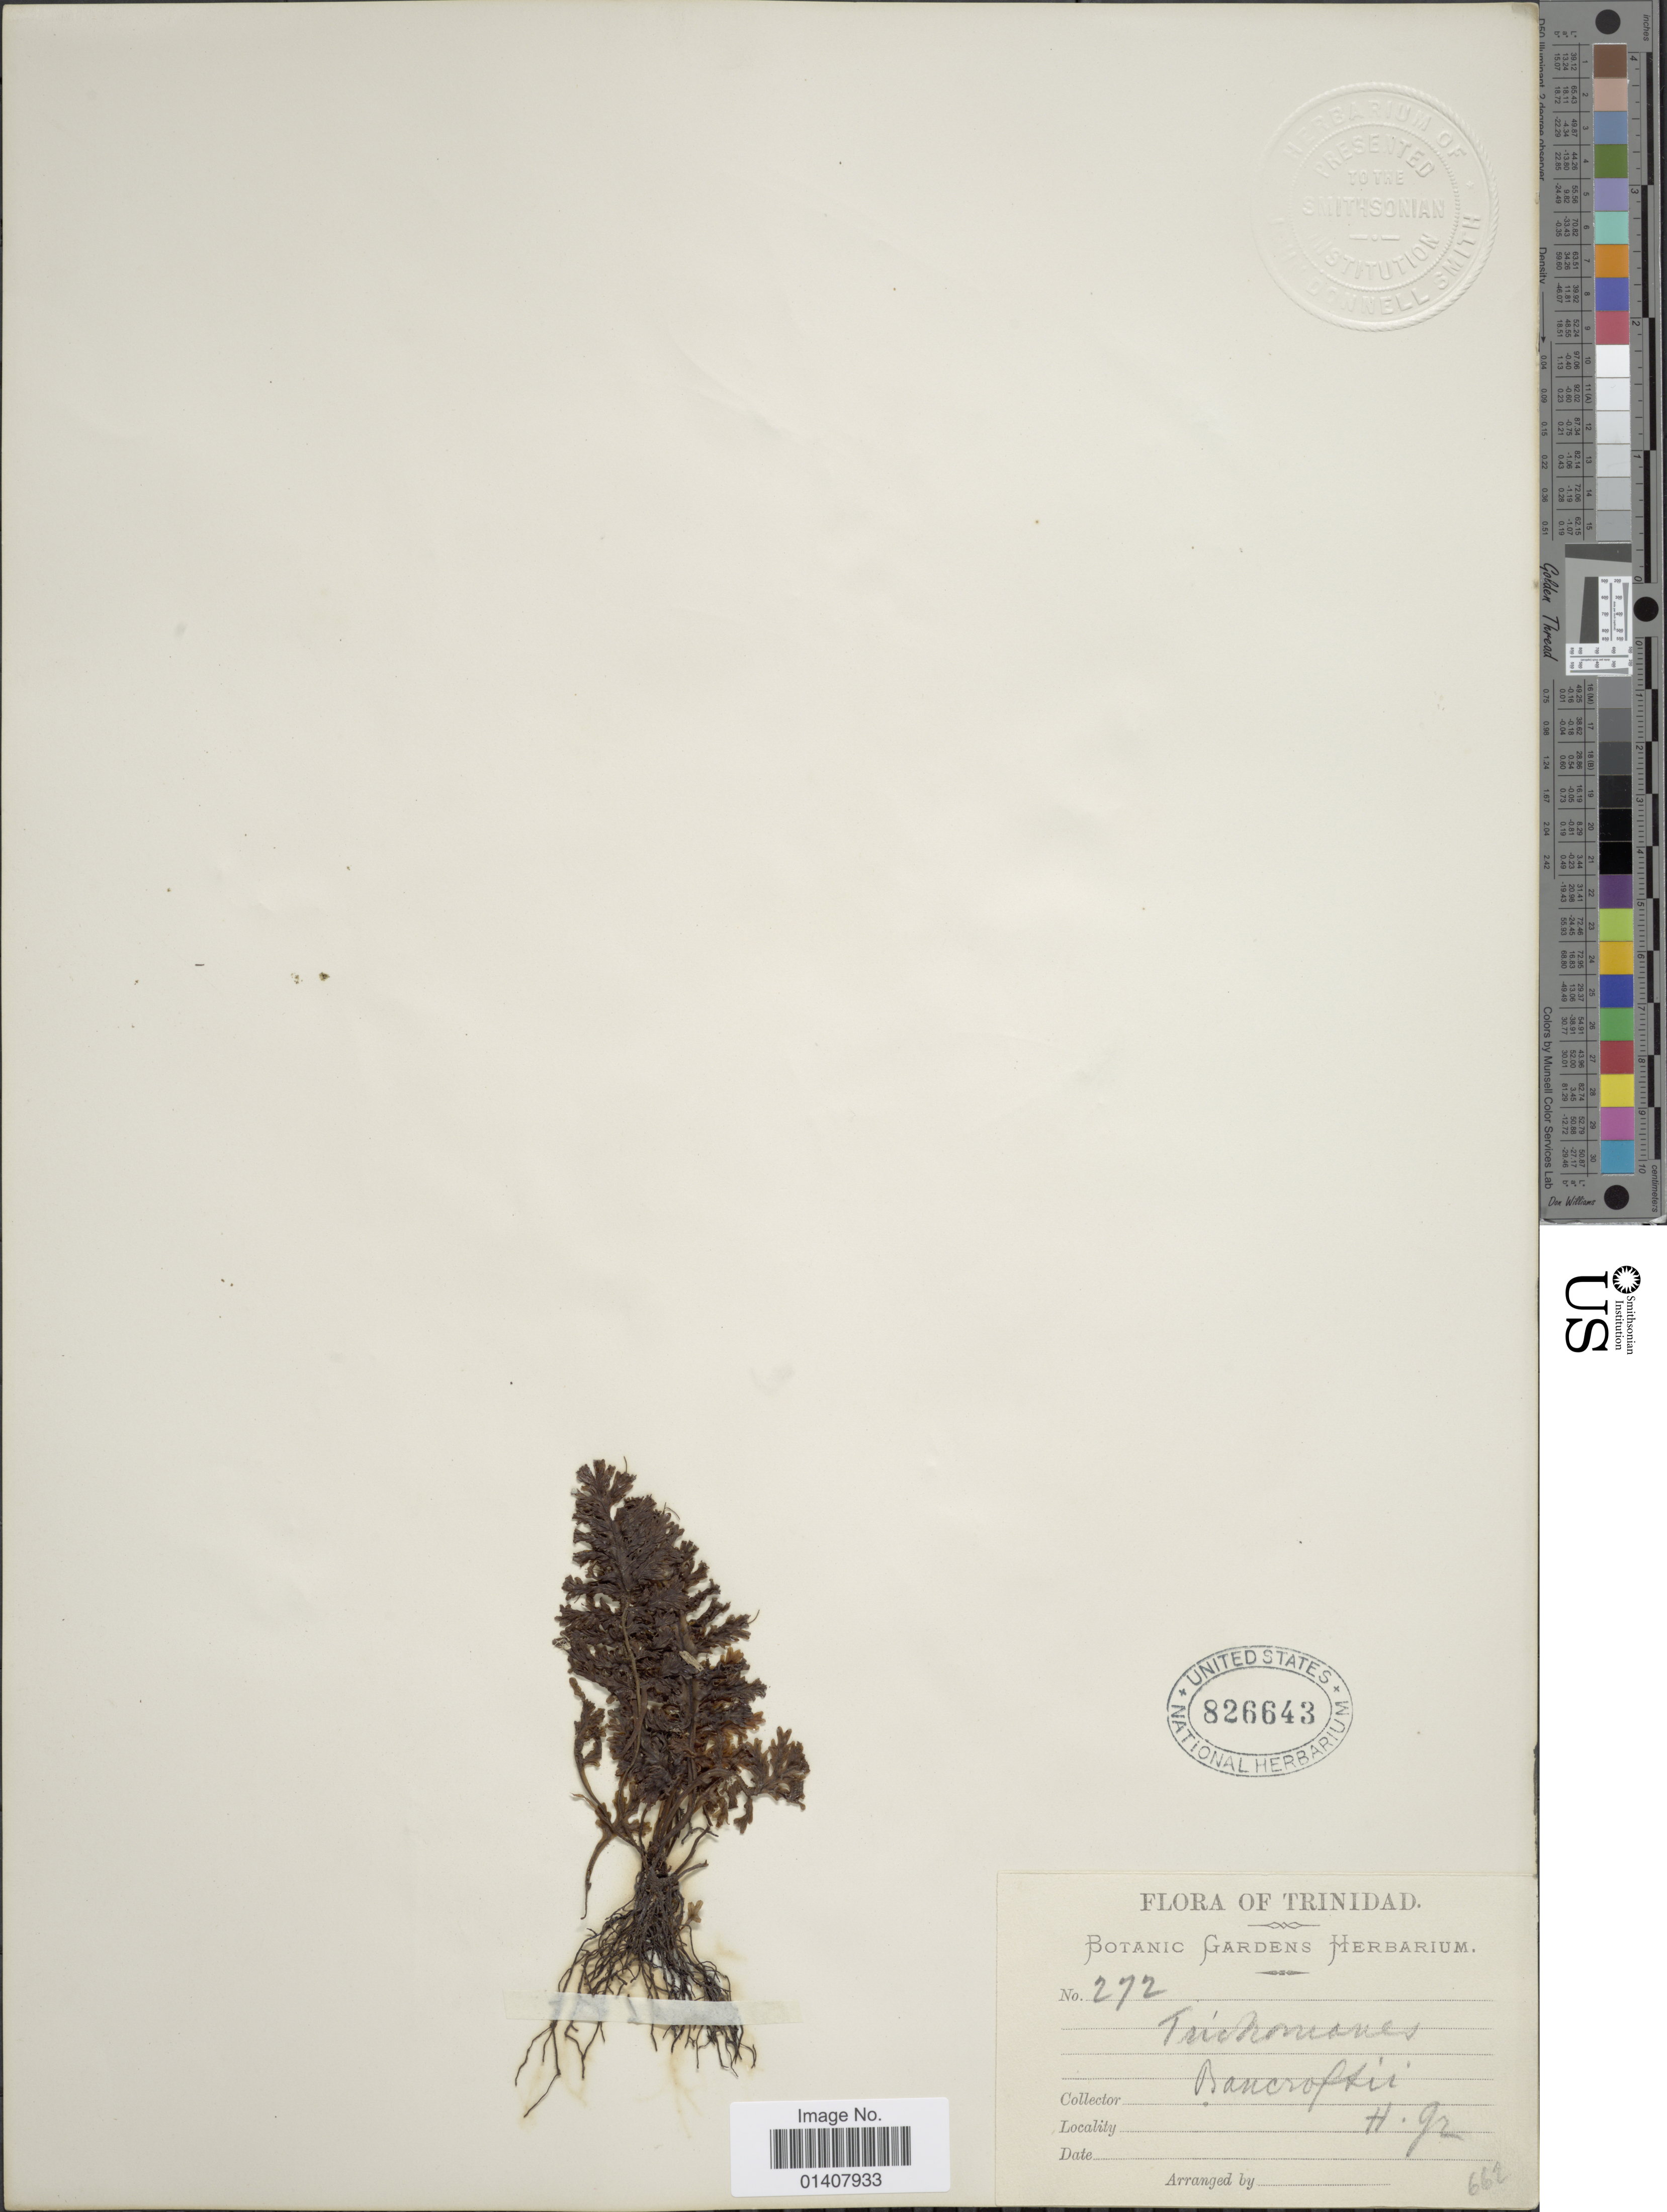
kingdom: Plantae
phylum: Tracheophyta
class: Polypodiopsida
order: Hymenophyllales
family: Hymenophyllaceae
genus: Trichomanes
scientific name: Trichomanes arbuscula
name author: Desv.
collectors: Botanic Gardens Herbarium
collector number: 272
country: Trinidad and Tobago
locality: Trinidad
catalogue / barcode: US 826643